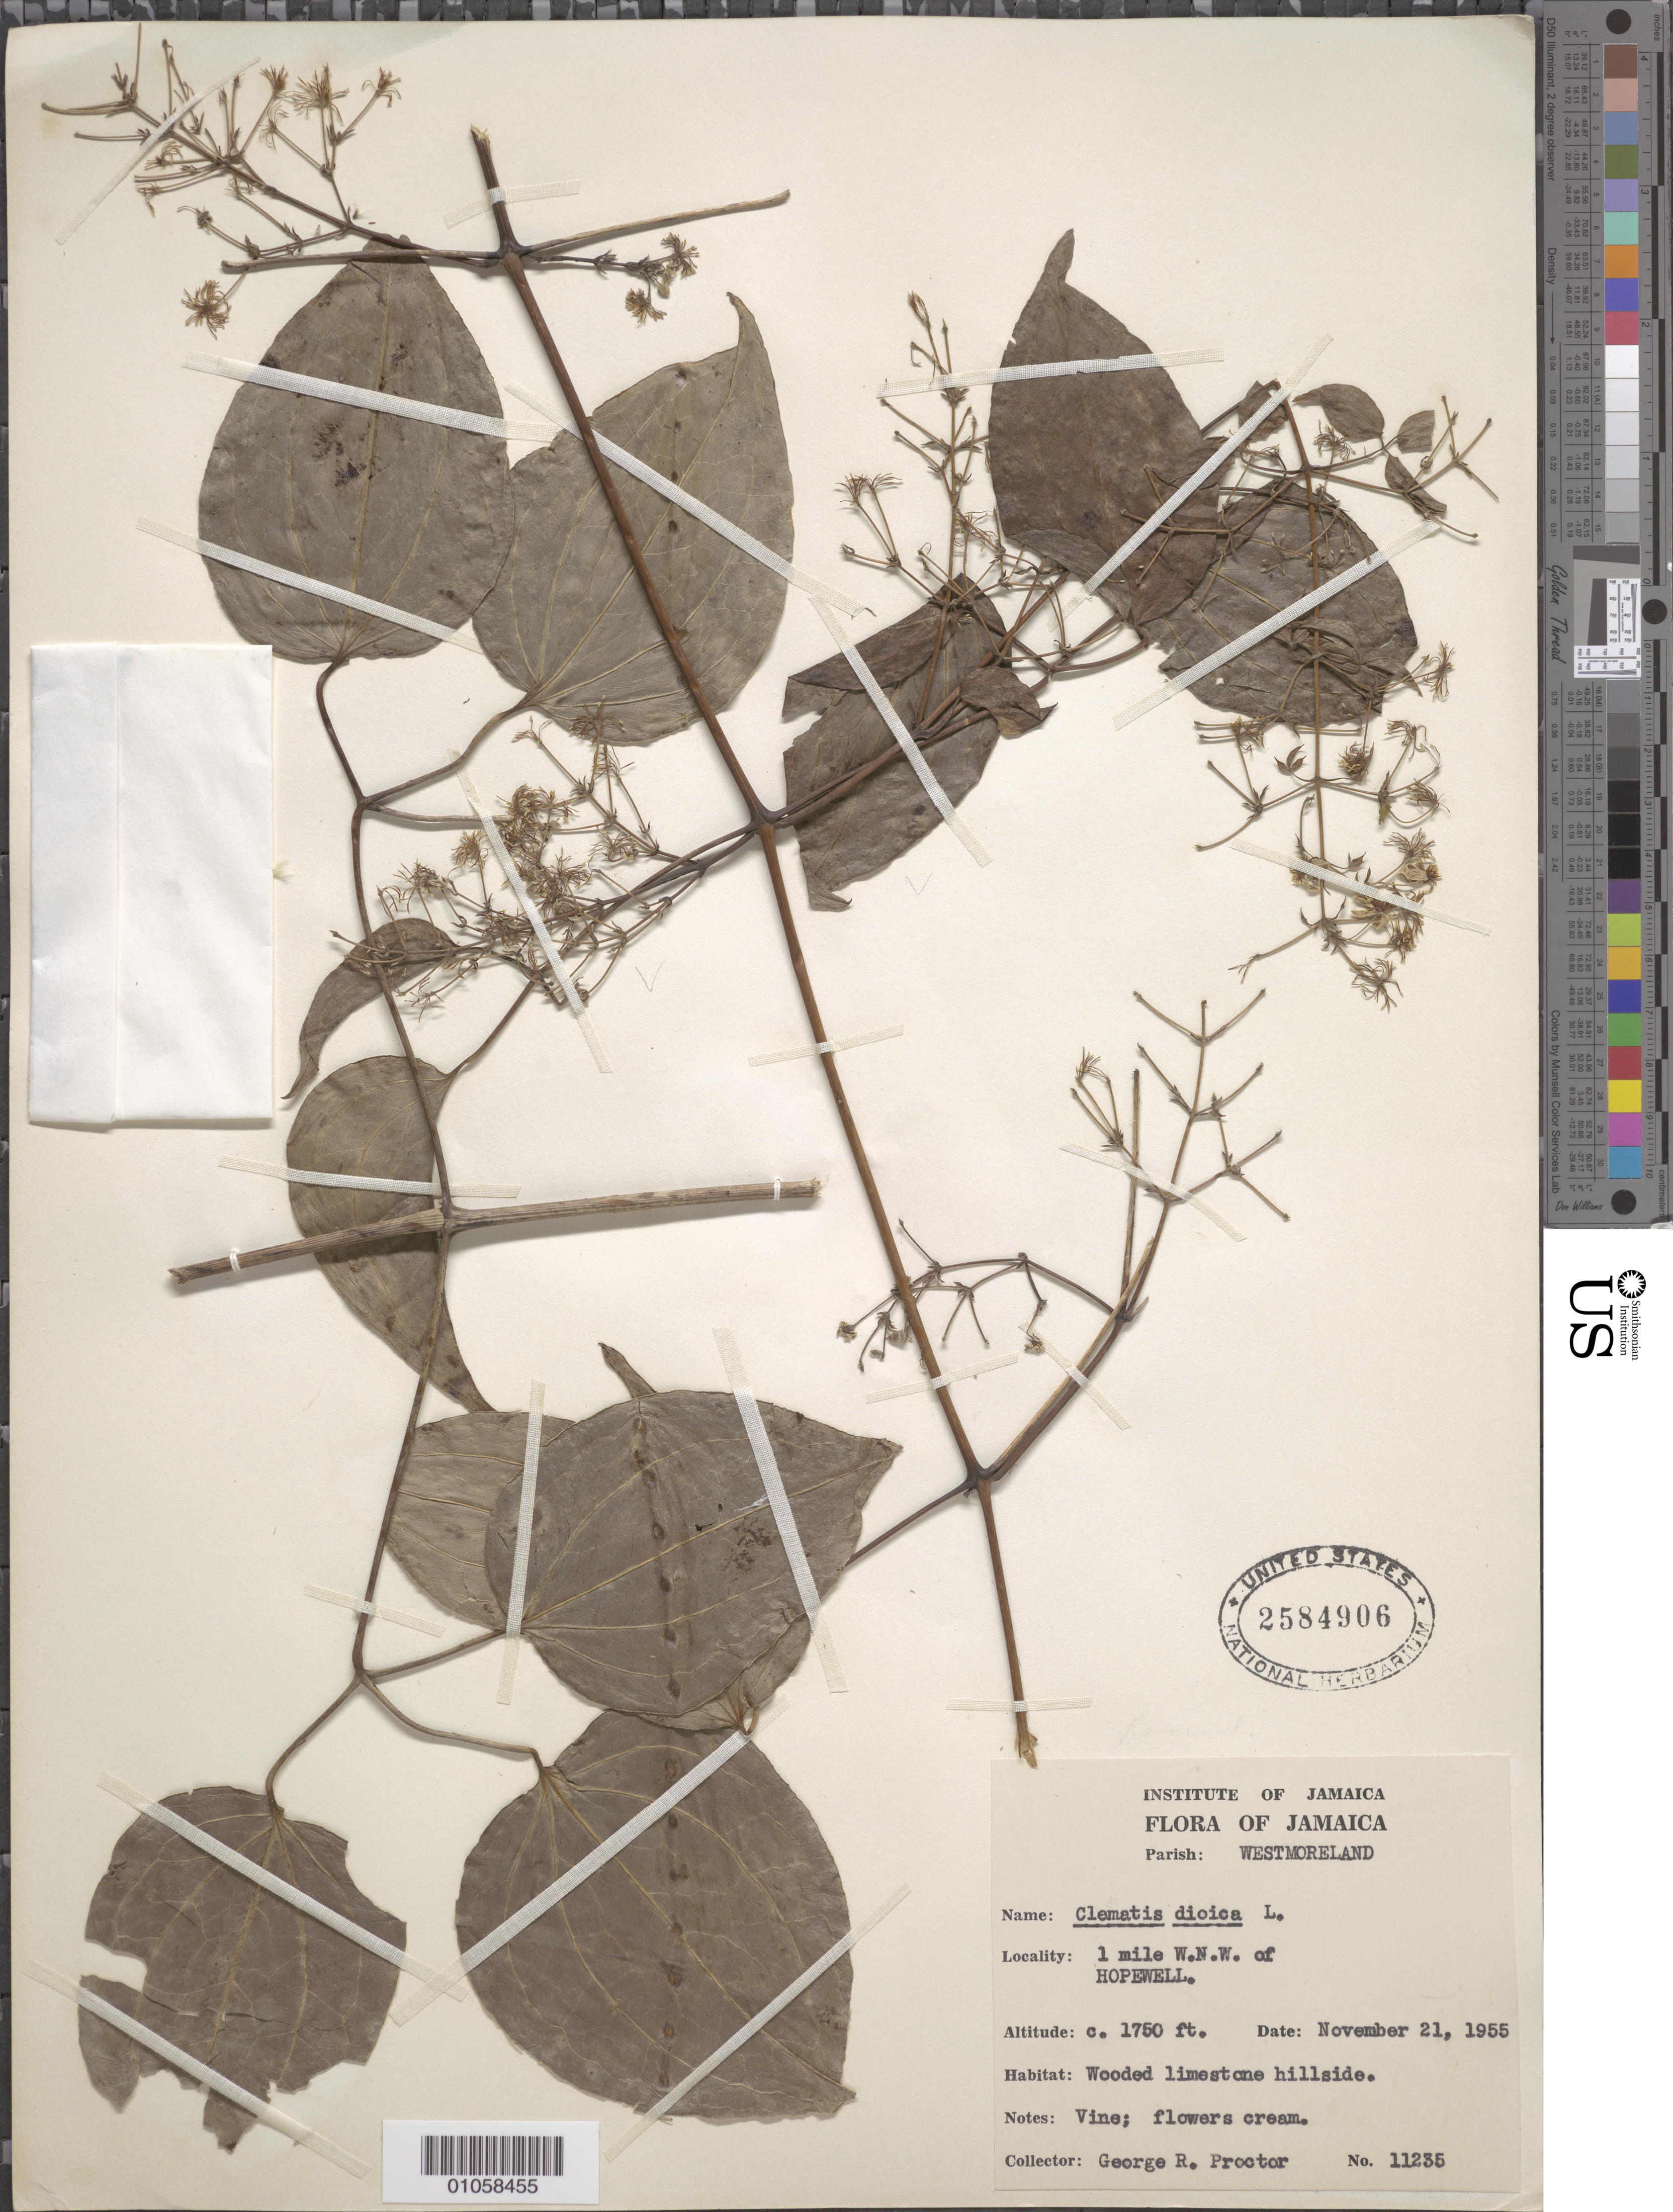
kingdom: Plantae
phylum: Tracheophyta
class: Magnoliopsida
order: Ranunculales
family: Ranunculaceae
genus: Clematis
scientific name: Clematis dioica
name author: L.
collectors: G. R. Proctor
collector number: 11235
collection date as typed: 21 Nov 1955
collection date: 1955-11-21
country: Jamaica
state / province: Westmoreland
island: Jamaica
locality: Hopewell, 1 mile WNW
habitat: Wooded limestone hillside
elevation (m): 533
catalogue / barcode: US 2584906